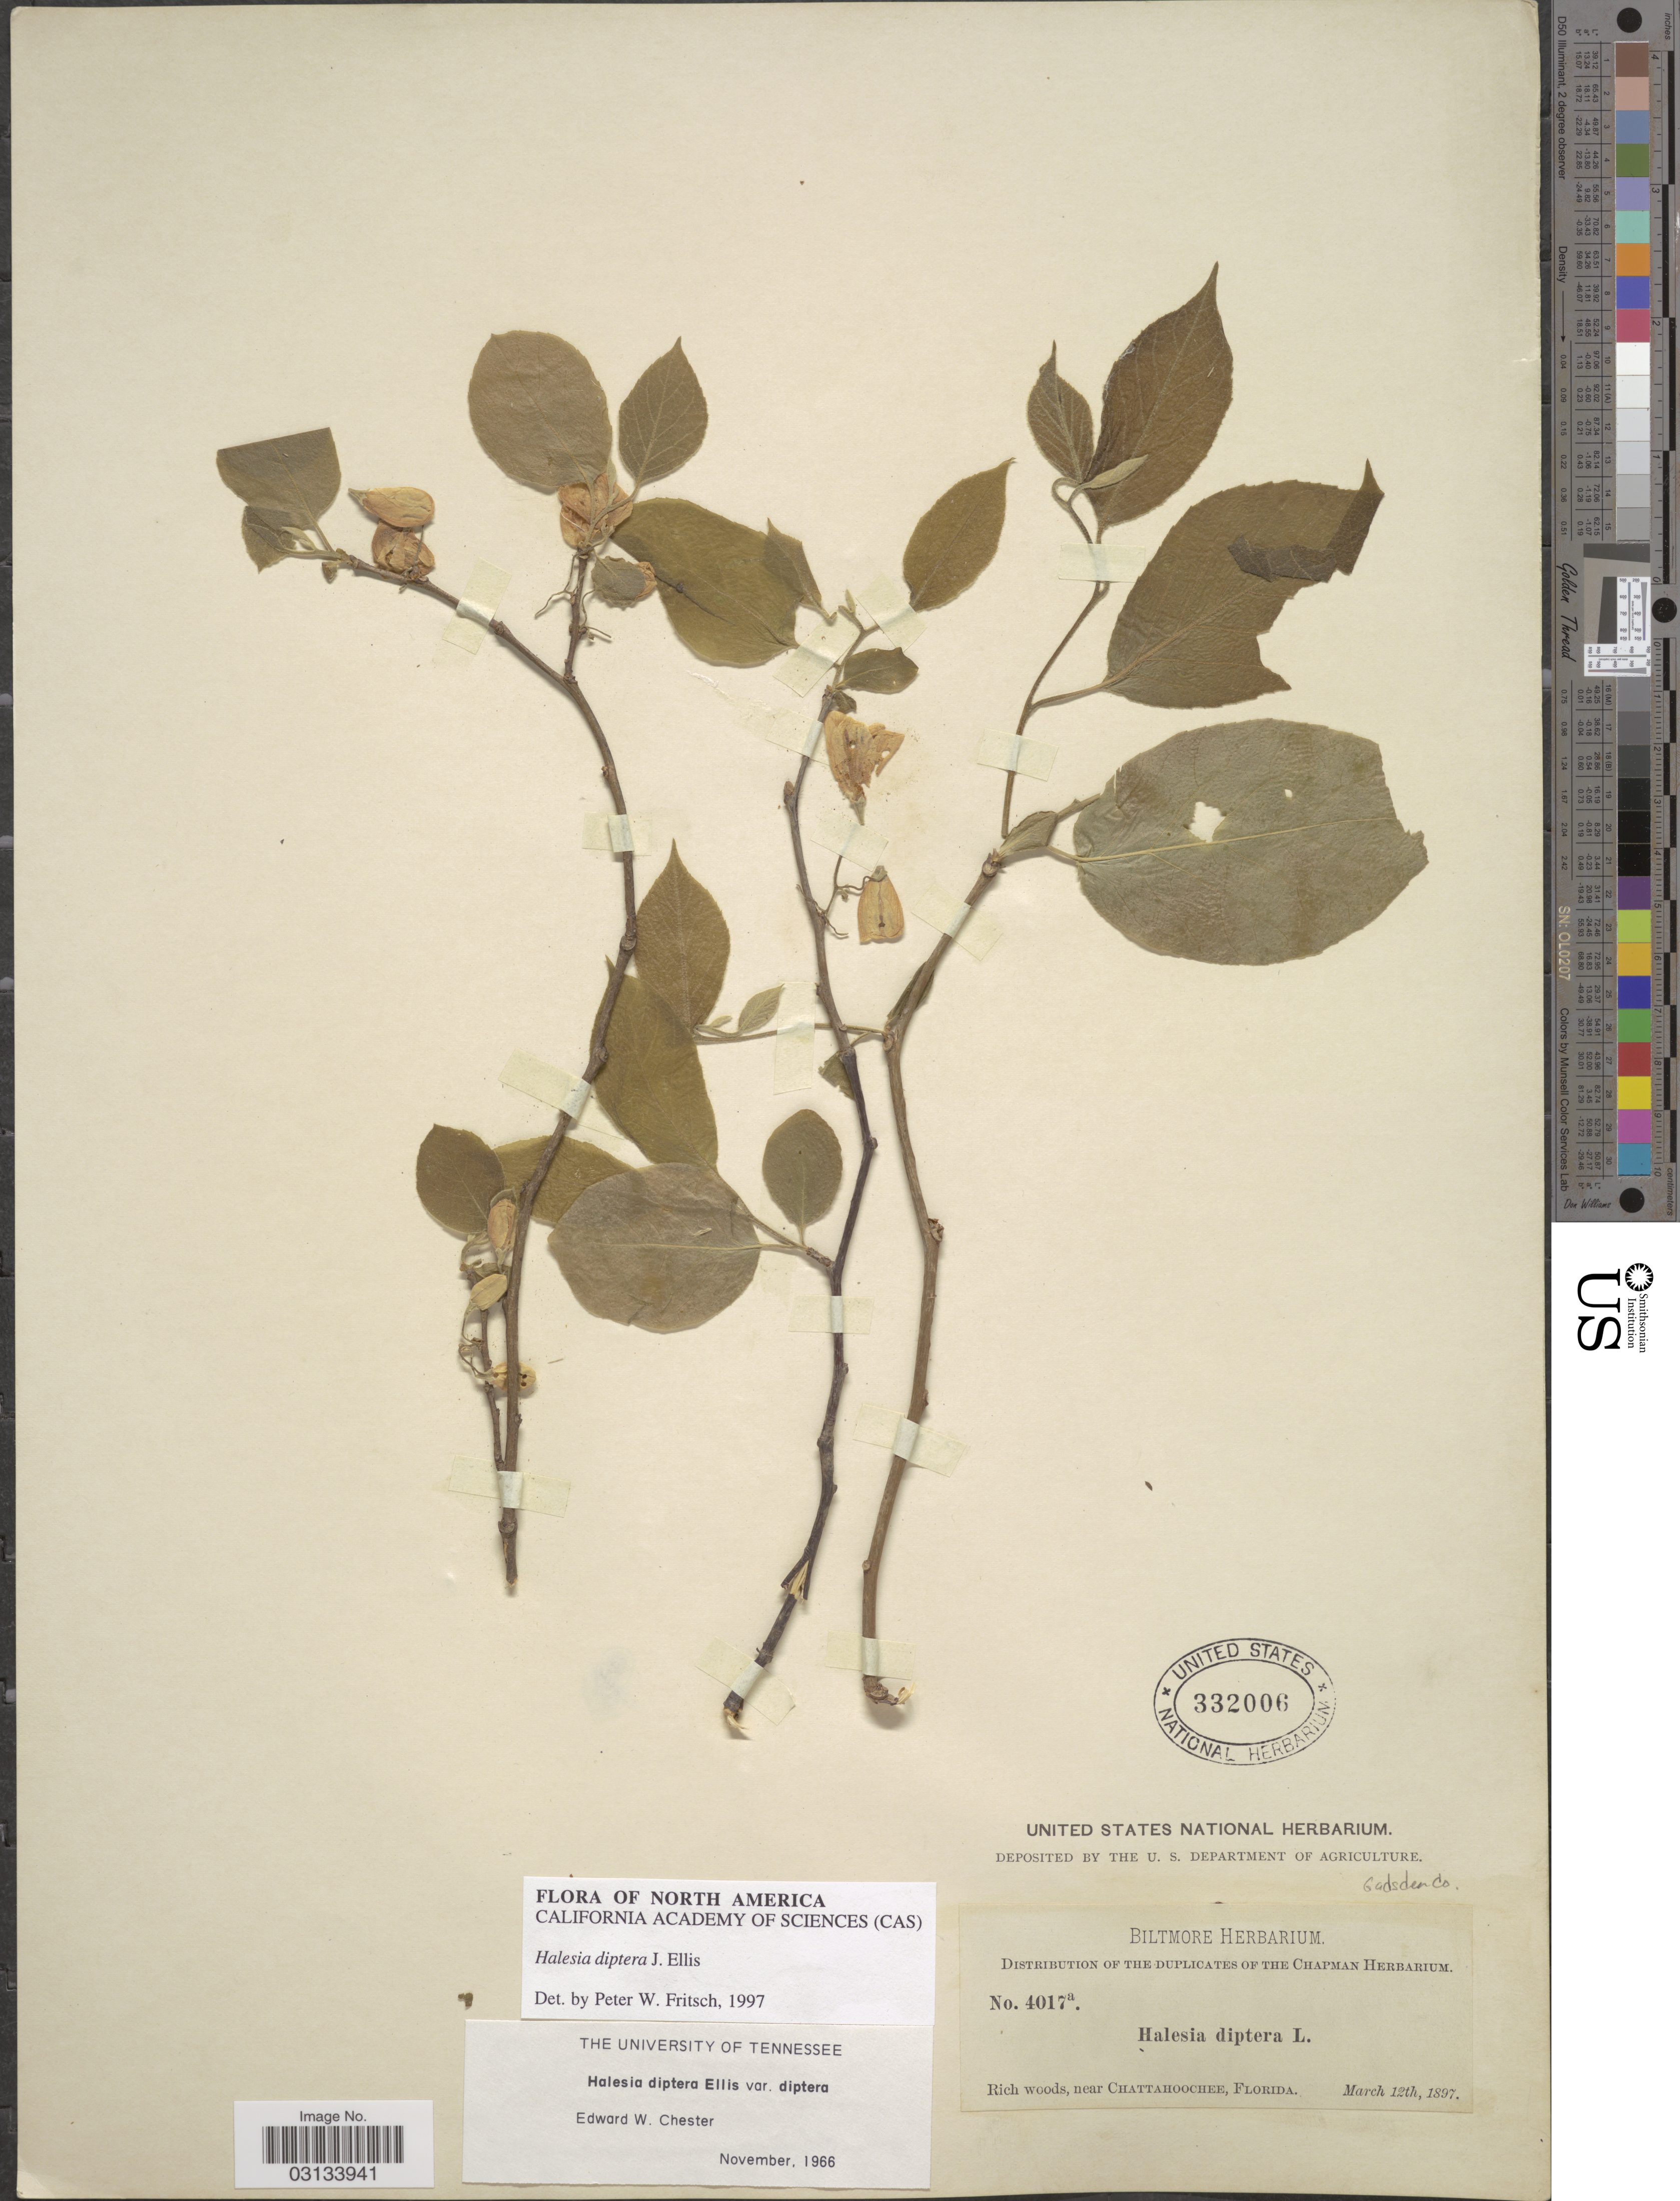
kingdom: Plantae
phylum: Tracheophyta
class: Magnoliopsida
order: Ericales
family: Styracaceae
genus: Halesia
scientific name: Halesia diptera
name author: J. Ellis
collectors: ex herb. Biltmore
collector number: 4017a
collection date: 1897-03-12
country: United States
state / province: Florida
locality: Gadsden Co. Near Chattahoochie.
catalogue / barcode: US 332006